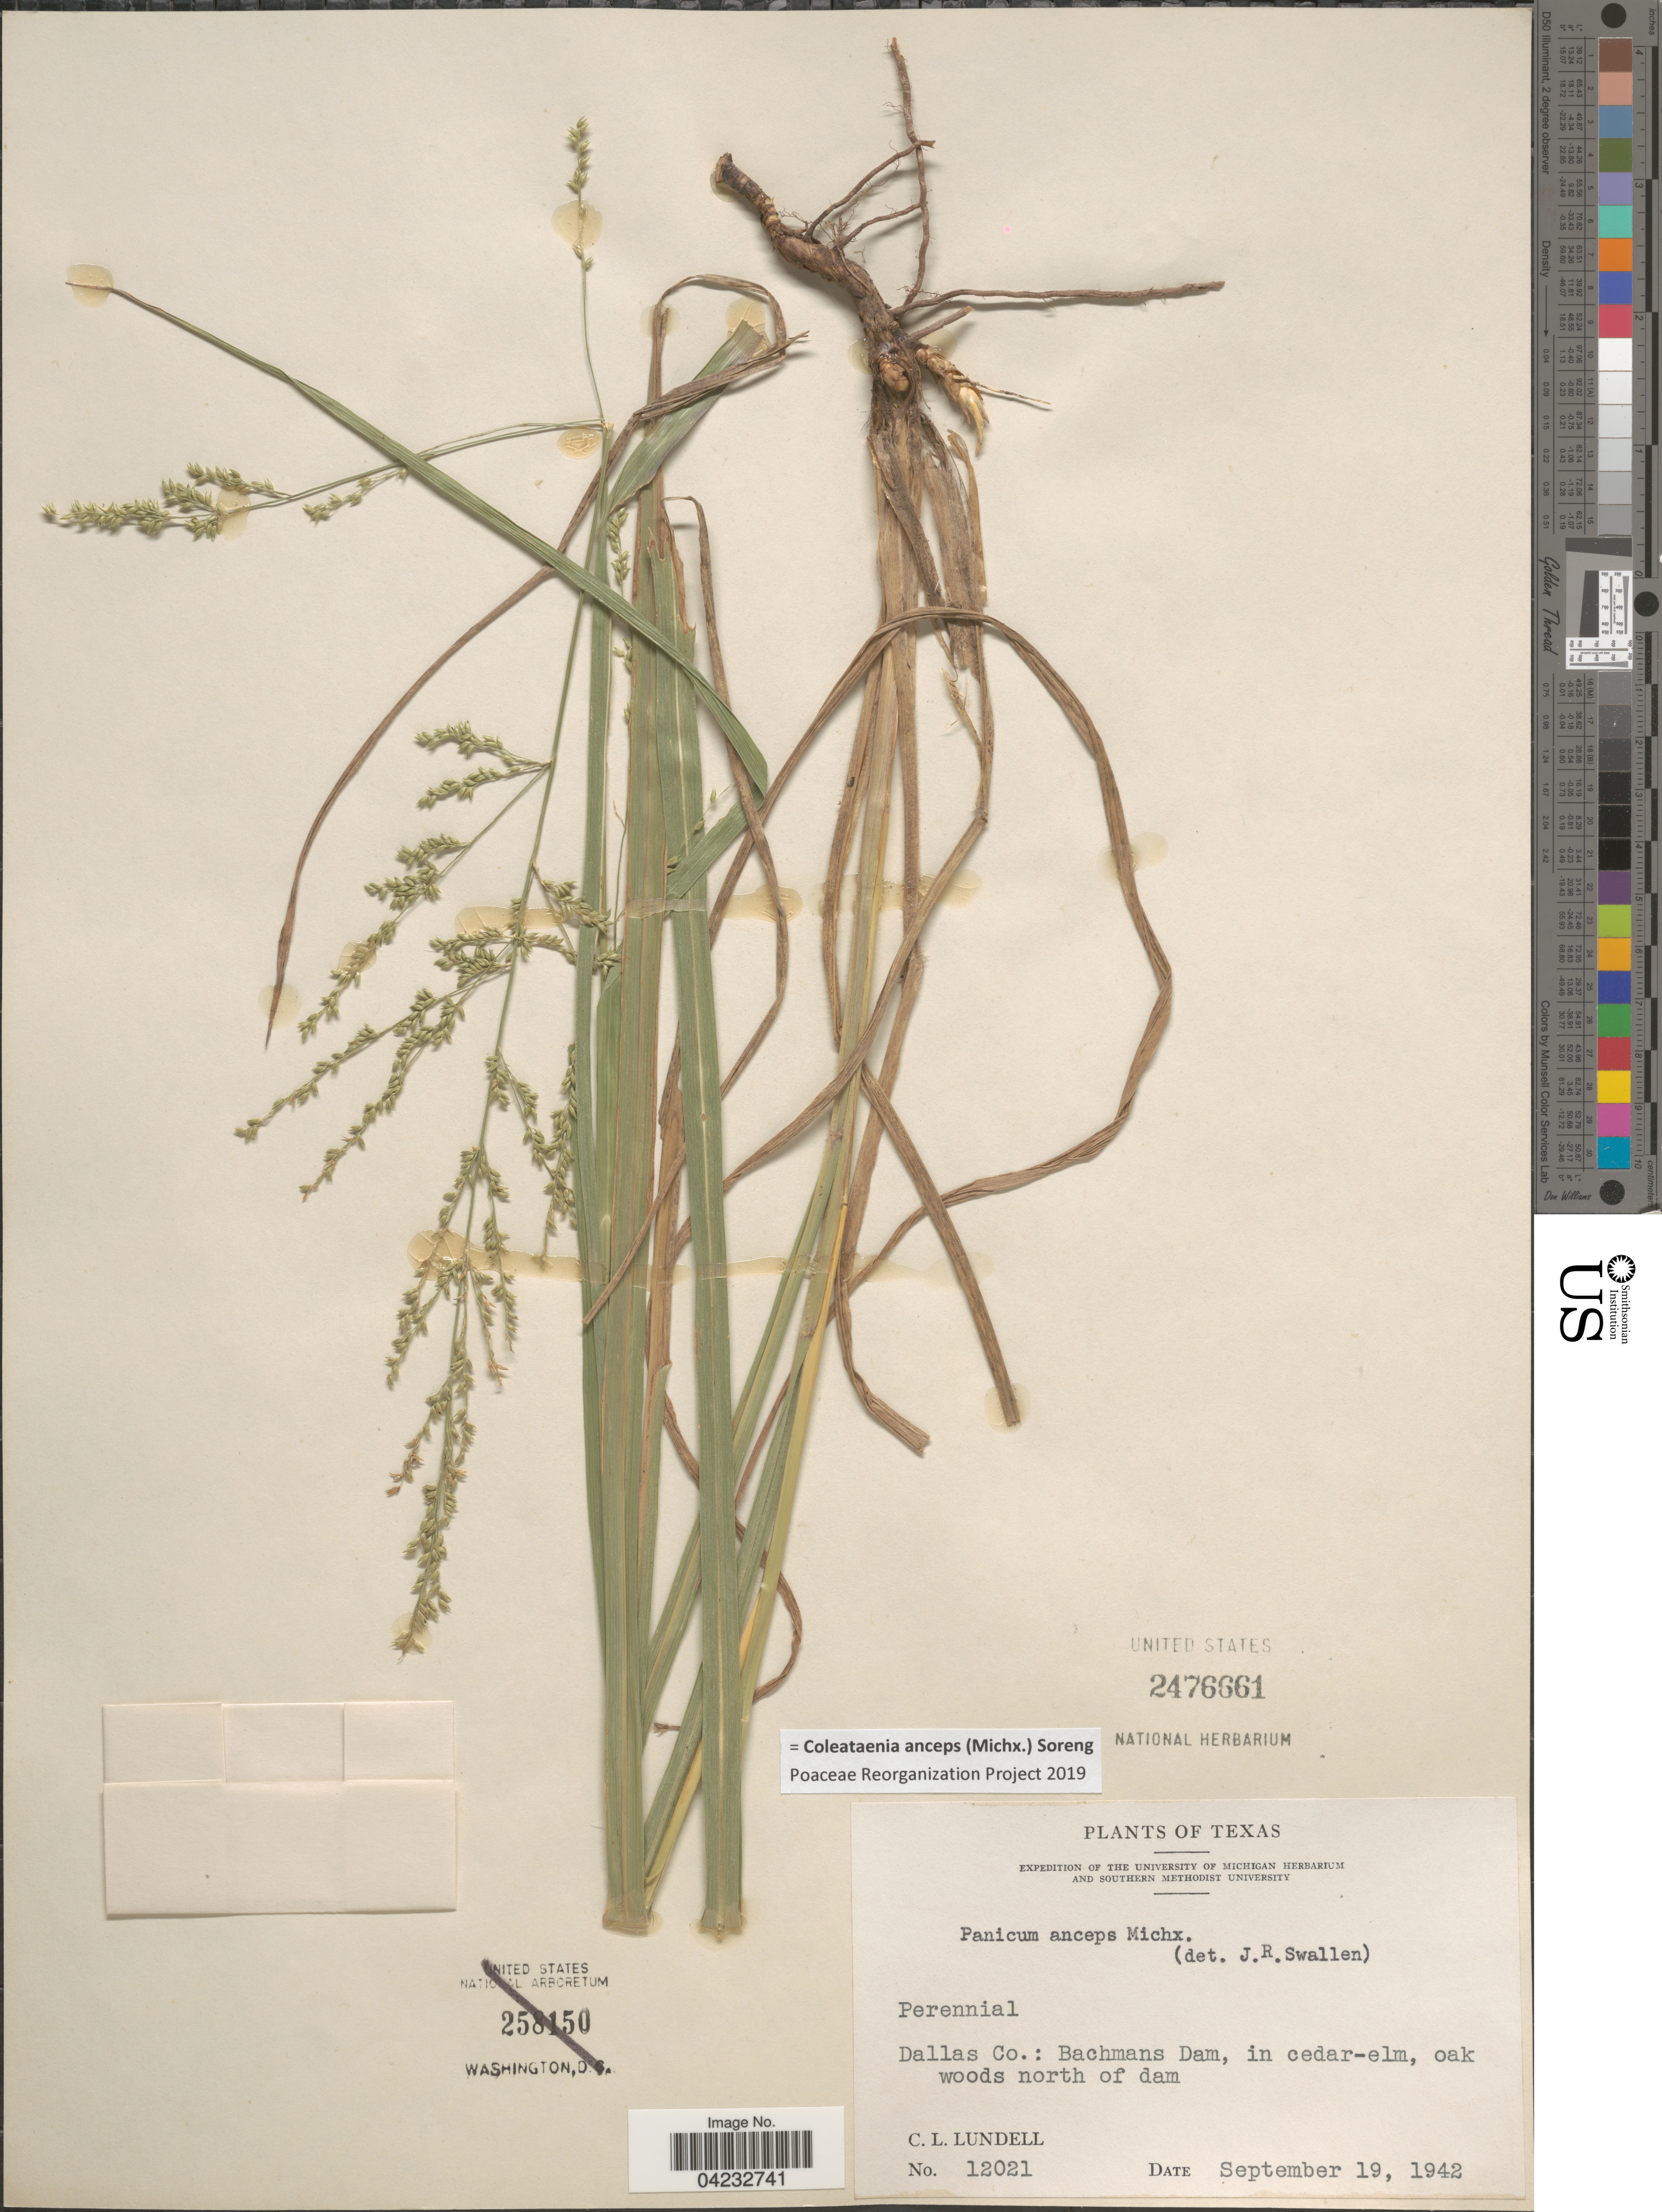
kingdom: Plantae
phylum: Tracheophyta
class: Liliopsida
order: Poales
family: Poaceae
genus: Coleataenia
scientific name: Coleataenia anceps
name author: (Michx.) Soreng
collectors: C. L. Lundell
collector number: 12021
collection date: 1942-09-19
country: United States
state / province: Texas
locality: Expedition of the University of Michigan Herbarium and Southern Methodist University. Dallas Co.: Bachmans Dam, in cedar-elm, oak woods north of dam.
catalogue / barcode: US 2476661